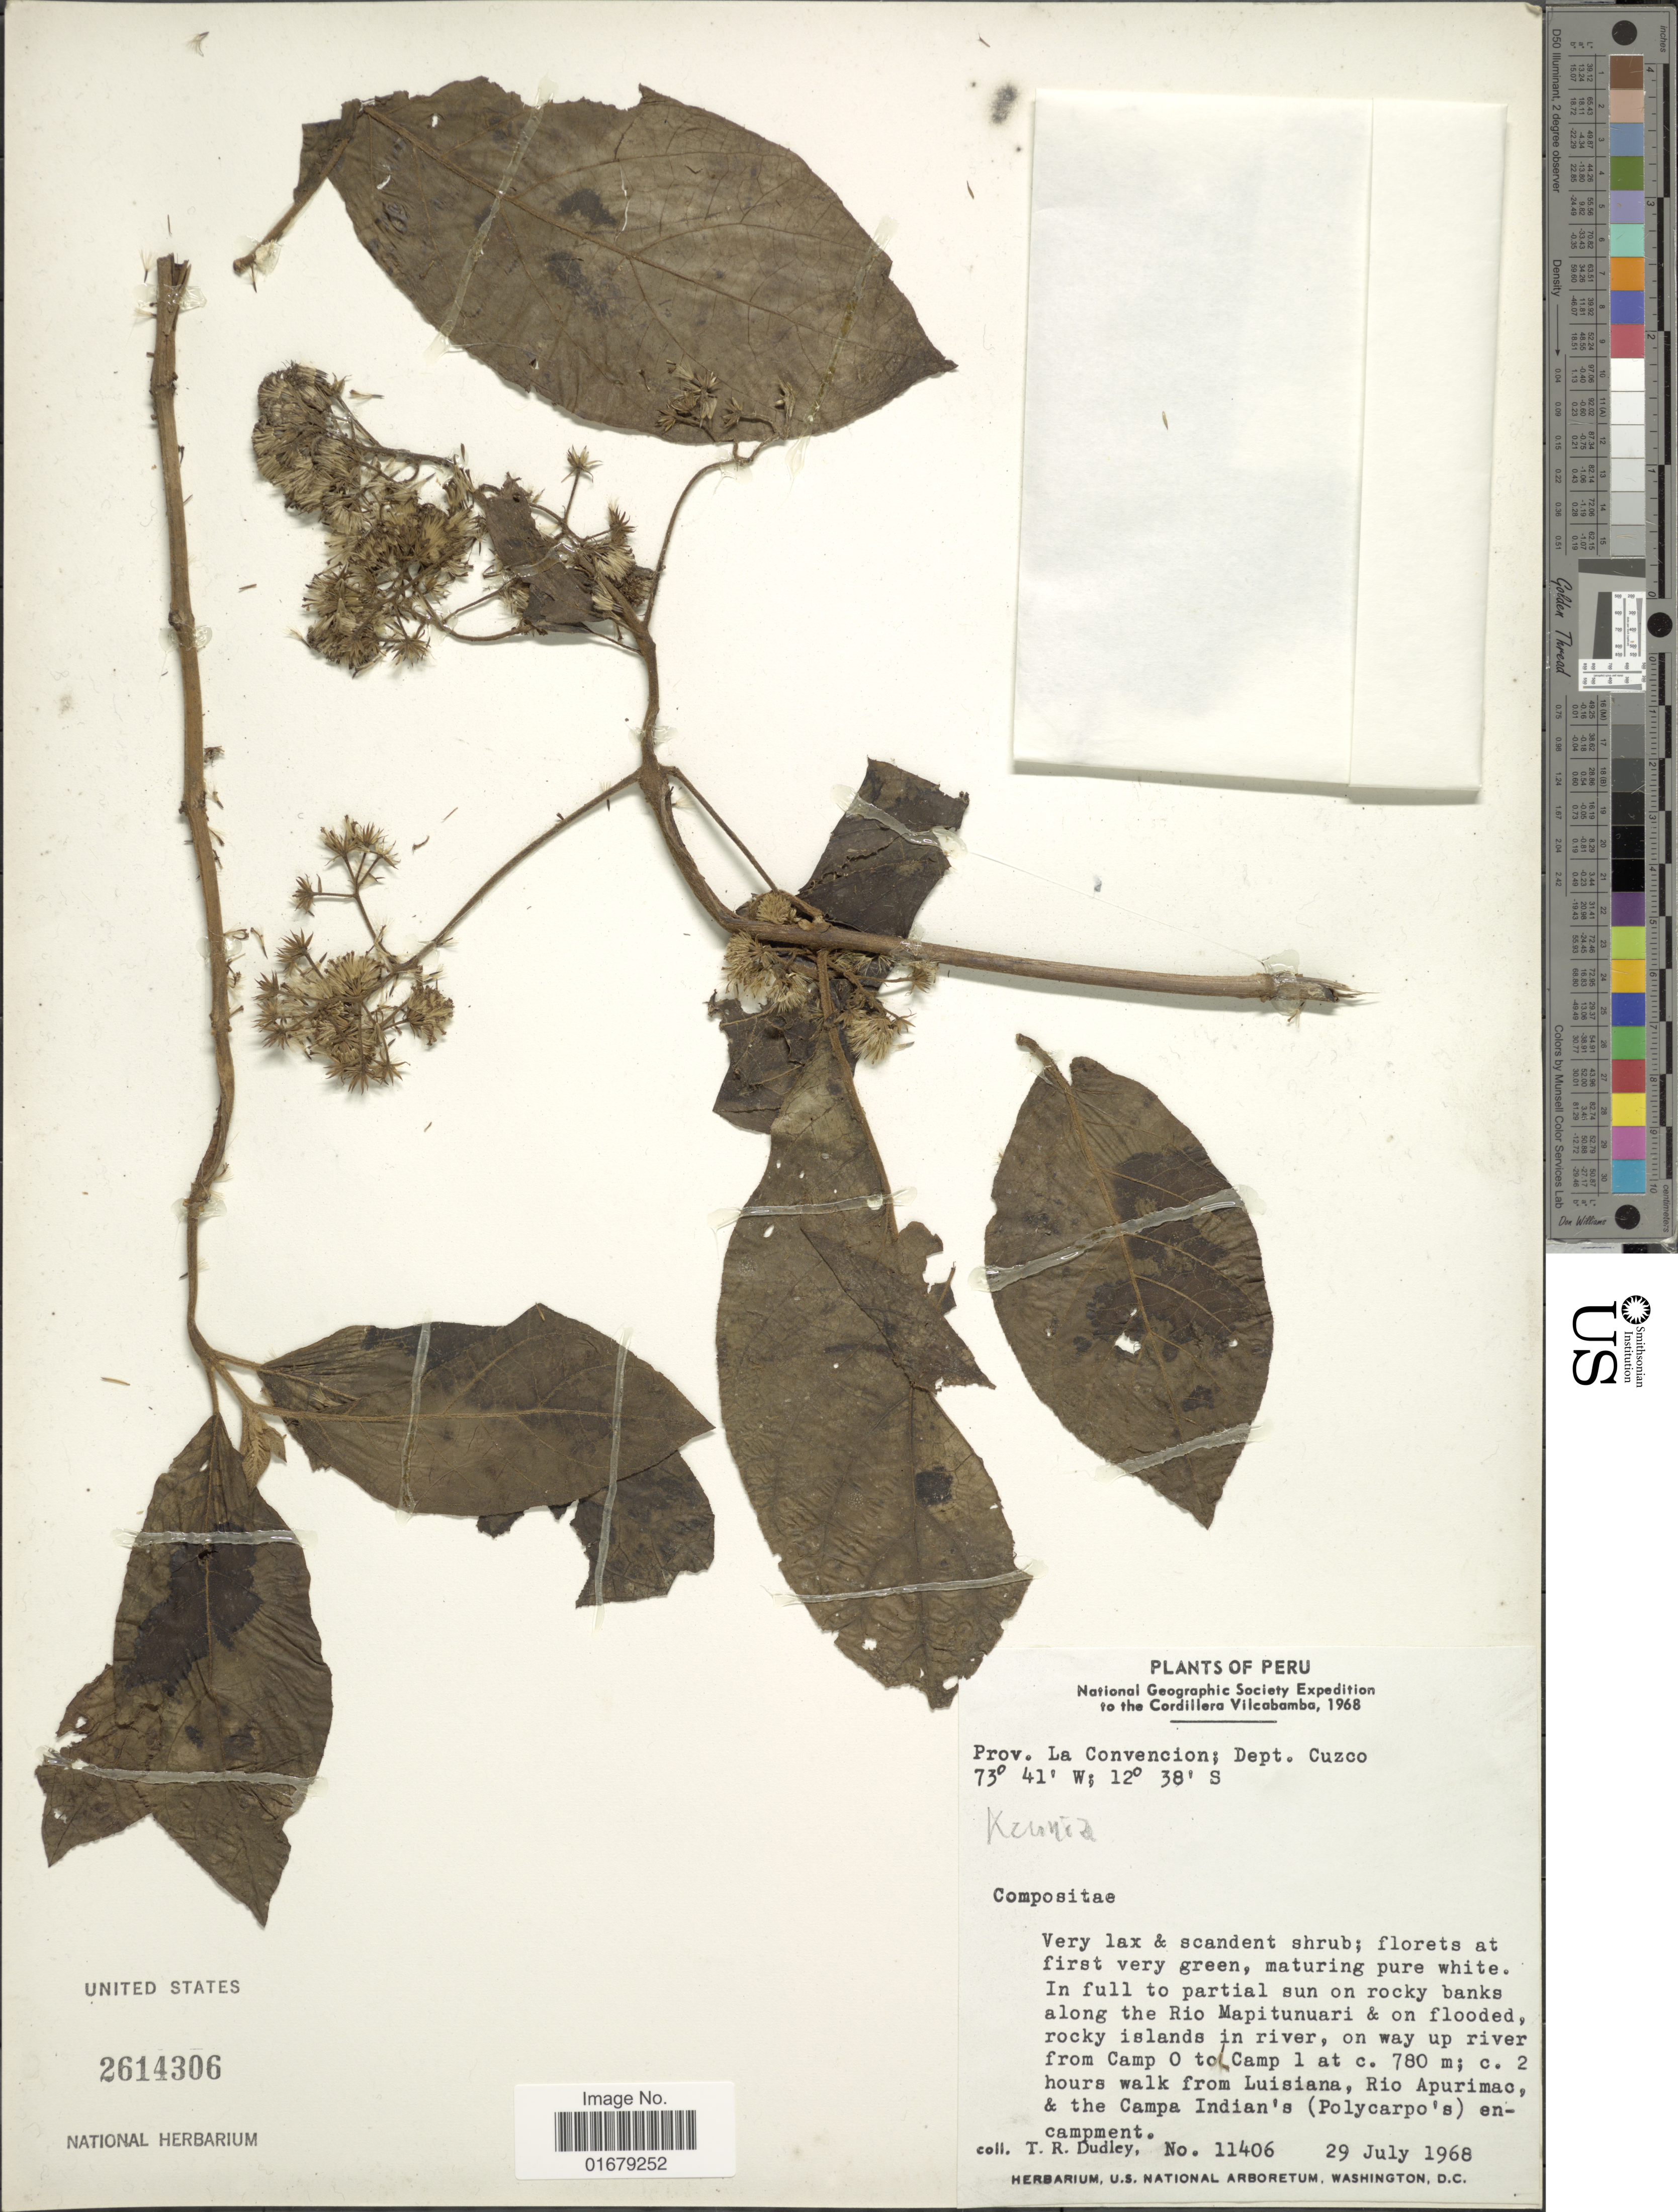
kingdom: Plantae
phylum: Tracheophyta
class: Magnoliopsida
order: Asterales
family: Asteraceae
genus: Kaunia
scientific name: Kaunia sp.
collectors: T. R. Dudley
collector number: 11406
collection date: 1968-07-29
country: Peru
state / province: Cusco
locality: Prov. La Convencion; Dept Cuzco, on rocky banks along the Rio Mapitunuari & on flooded, rock island in river, on way up river from Camp 0 to Camp 1, 2 hours walk from Luisiana, Rio Apurimac, & the Camp indian's ( Polycarpo 's ) encampment.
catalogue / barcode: US 2614306